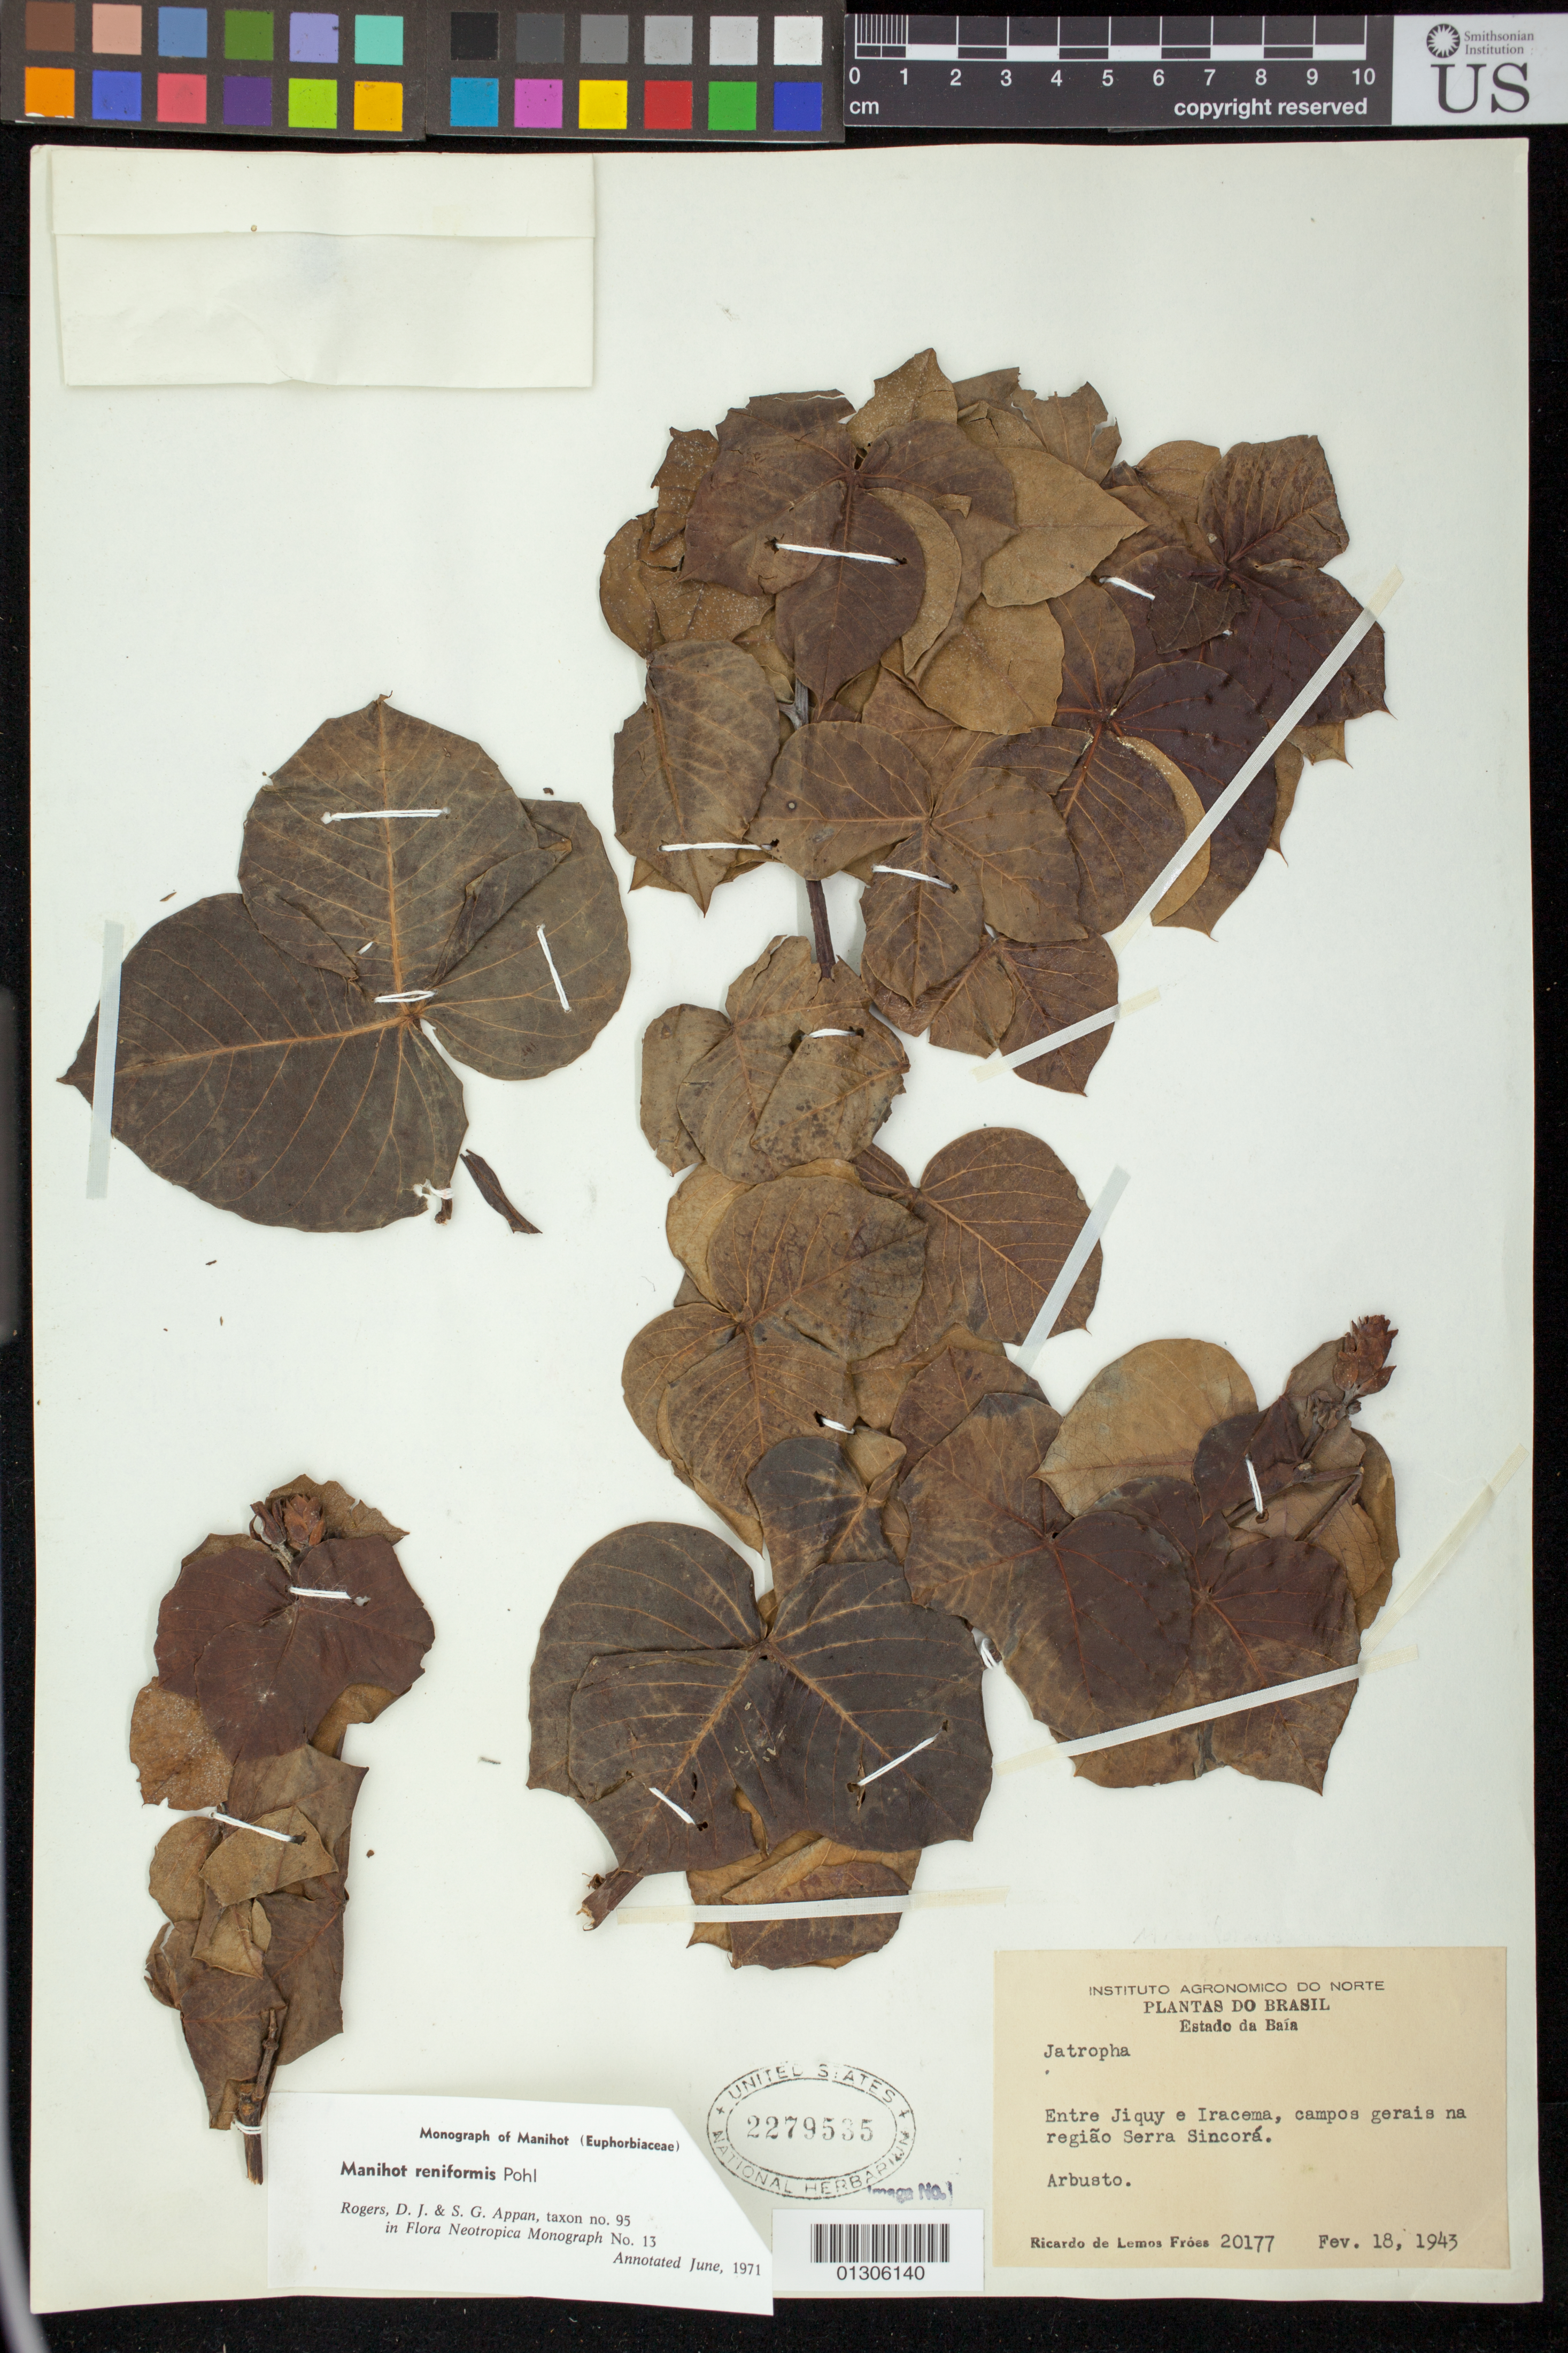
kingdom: Plantae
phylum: Tracheophyta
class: Magnoliopsida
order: Malpighiales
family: Euphorbiaceae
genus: Manihot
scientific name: Manihot reniformis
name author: Pohl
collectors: R. L. Fróes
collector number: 20177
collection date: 1943-02-18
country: Brazil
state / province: Bahia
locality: Entre Jiquy [Jequie] e Iracema [Iramaia], campos gerais na regiao Serra Sincora [Serra do Sincora]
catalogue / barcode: US 2279535